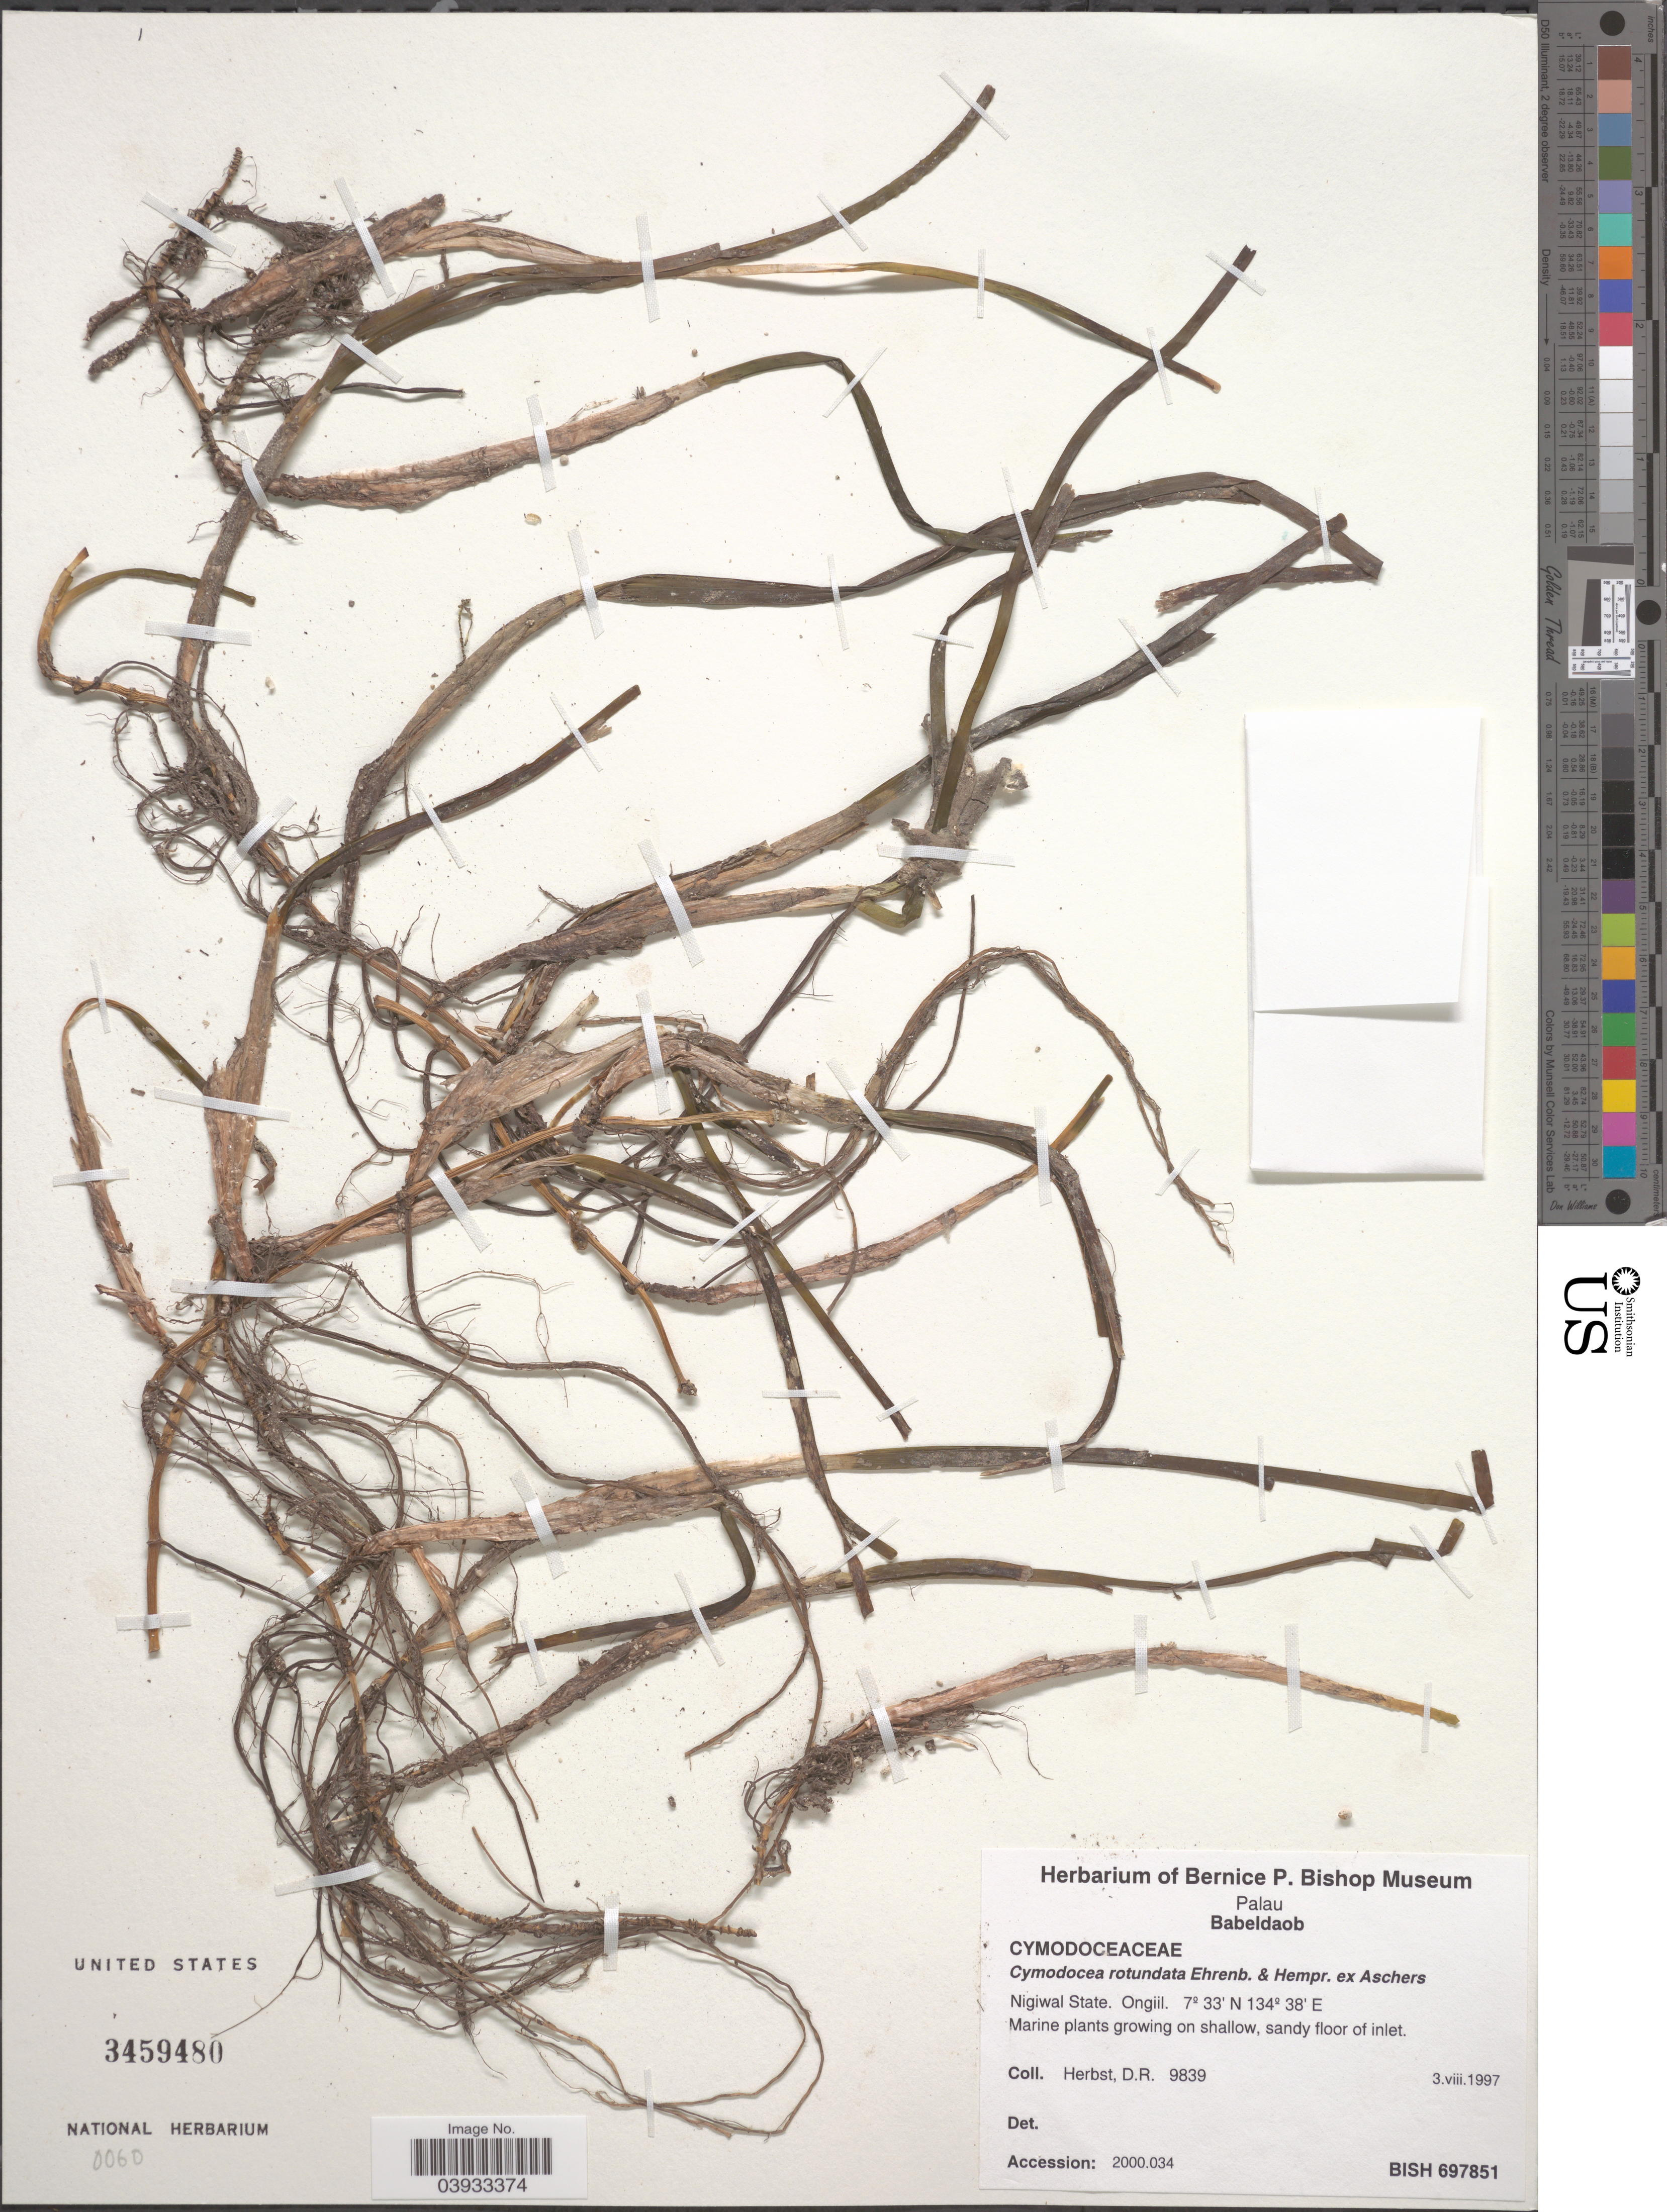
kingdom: Plantae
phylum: Tracheophyta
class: Liliopsida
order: Alismatales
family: Cymodoceaceae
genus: Cymodocea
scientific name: Cymodocea rotundata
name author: Asch. & Schweinf.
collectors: D. R. Herbst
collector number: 9839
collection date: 1997-08-03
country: Palau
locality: Palau. Babeldaob. Nigiwal State. Ongiil.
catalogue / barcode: US 3459480